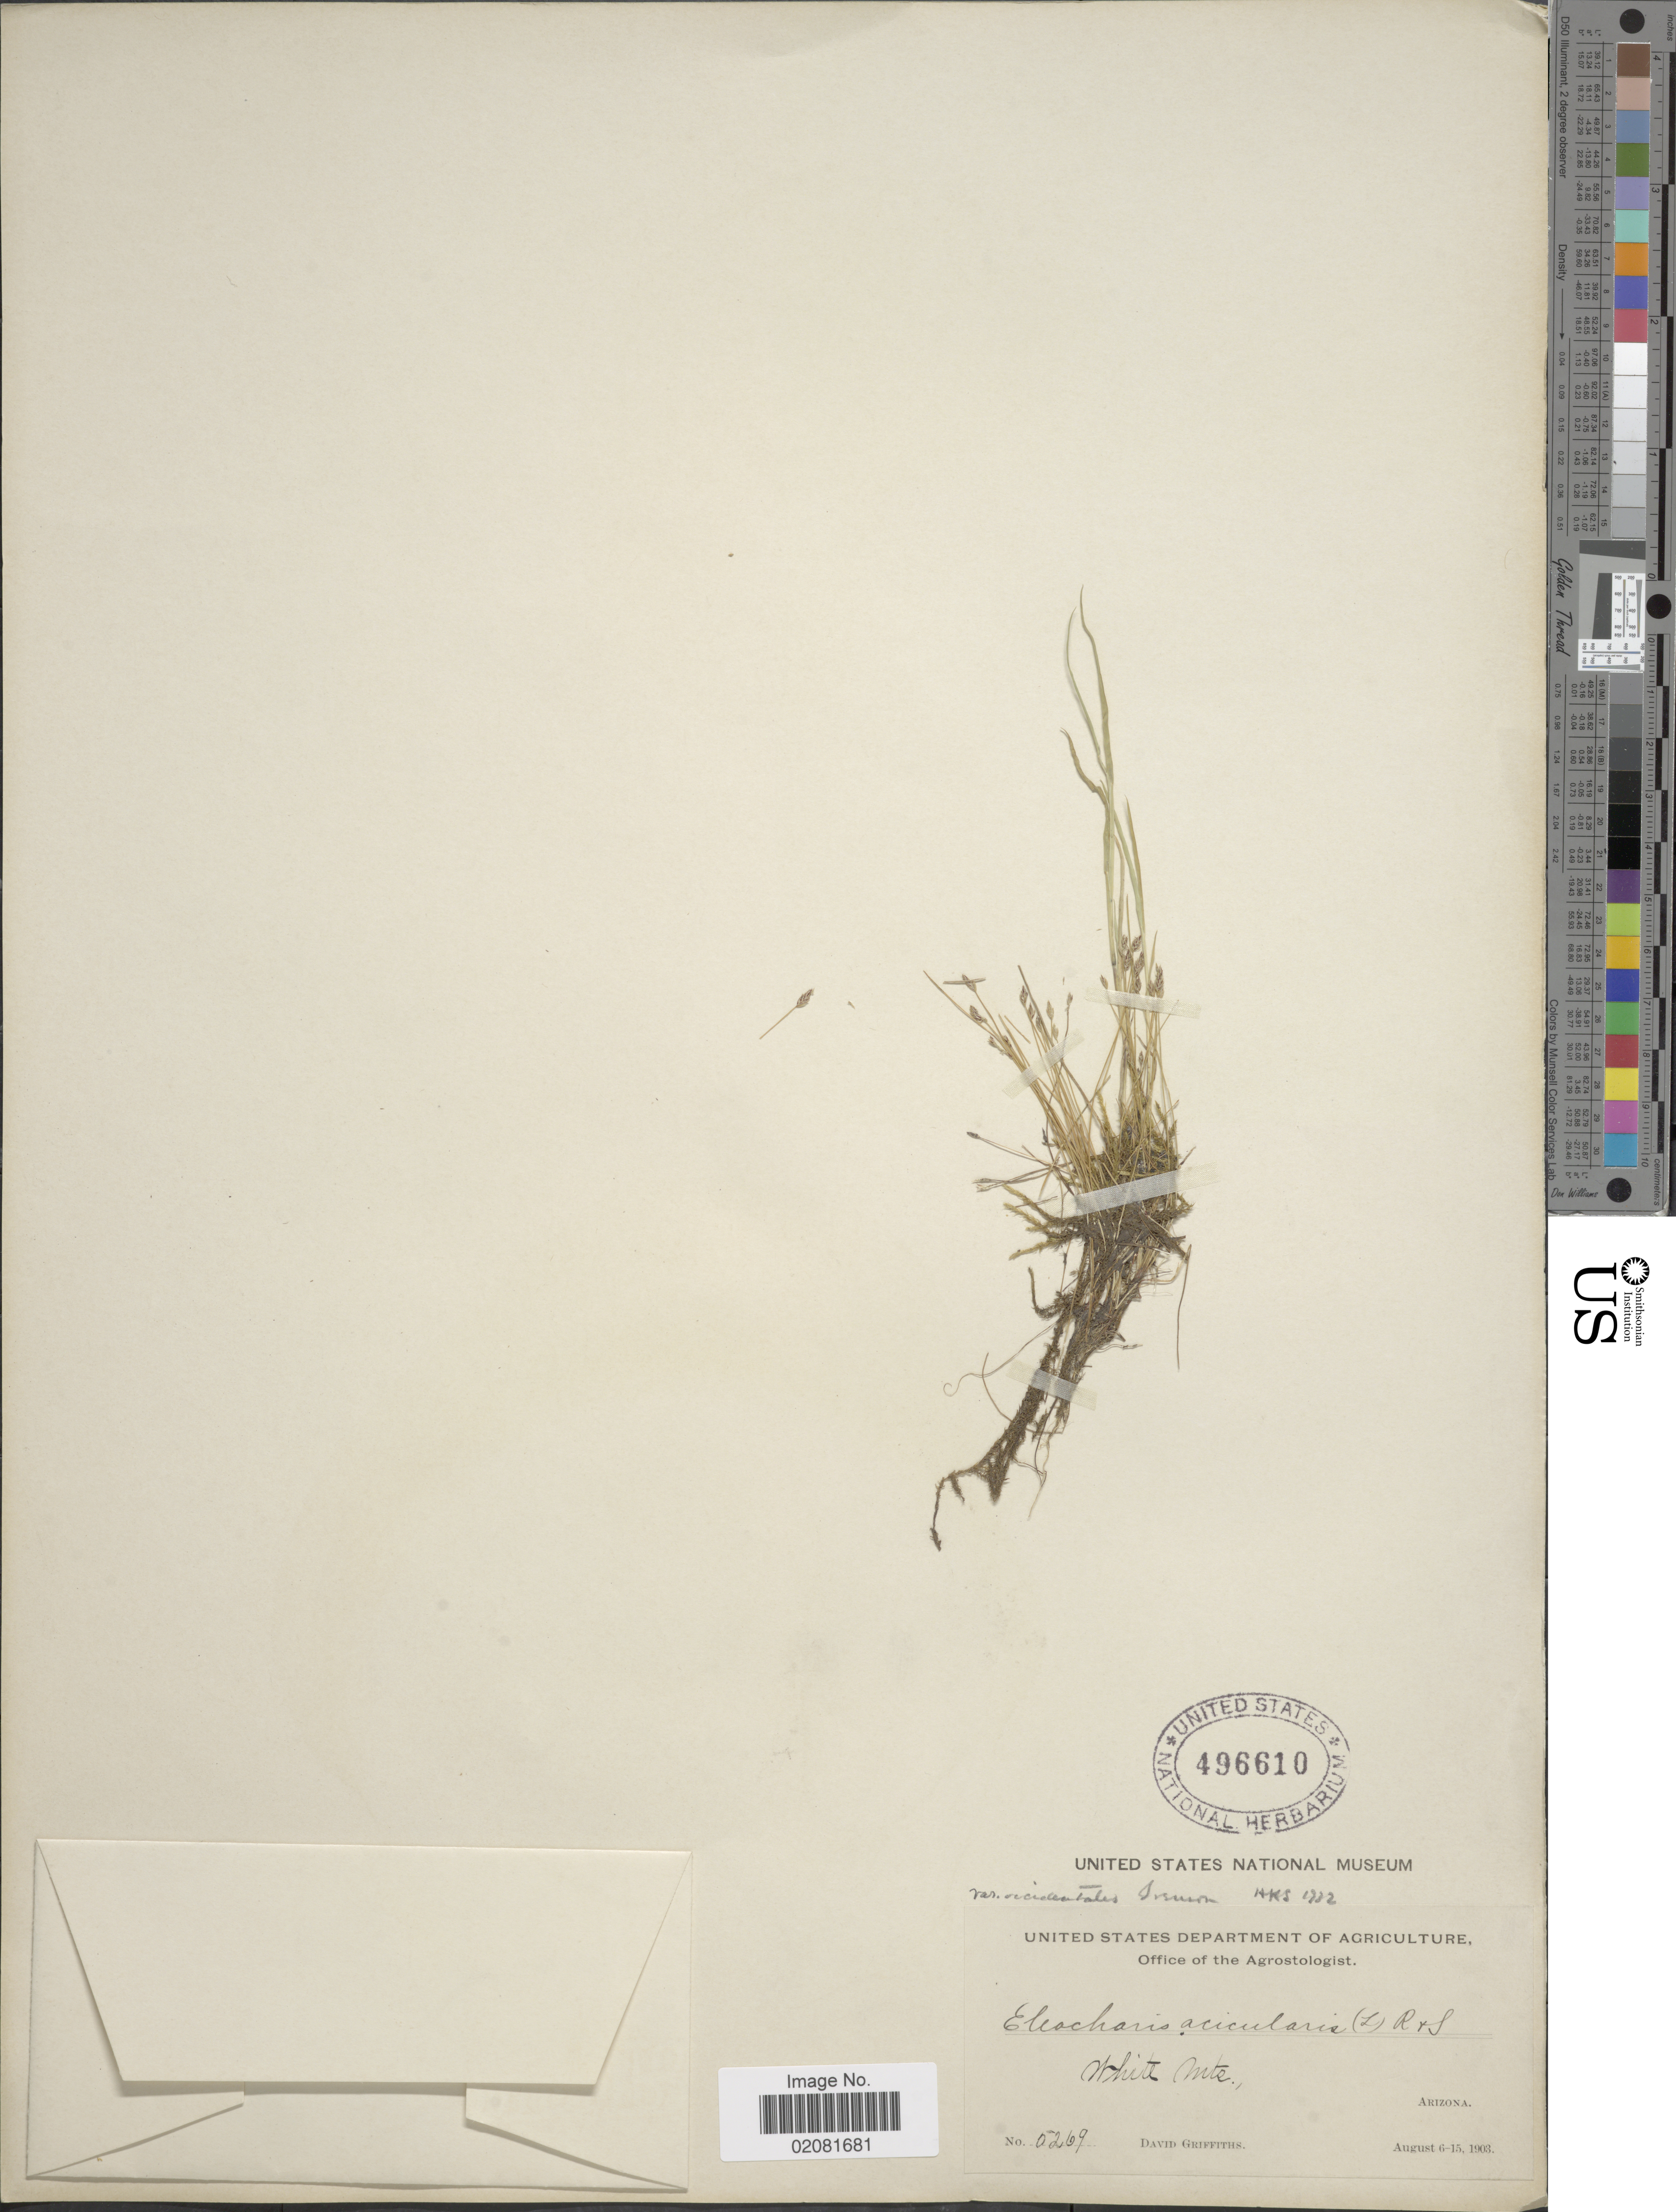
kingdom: Plantae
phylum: Tracheophyta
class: Liliopsida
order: Poales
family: Cyperaceae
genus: Eleocharis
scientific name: Eleocharis acicularis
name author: (L.) Roem. & Schult.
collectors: D. Griffiths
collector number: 5269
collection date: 1903-08-06/1903-08-15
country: United States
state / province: Arizona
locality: White Mts.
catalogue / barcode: US 496610